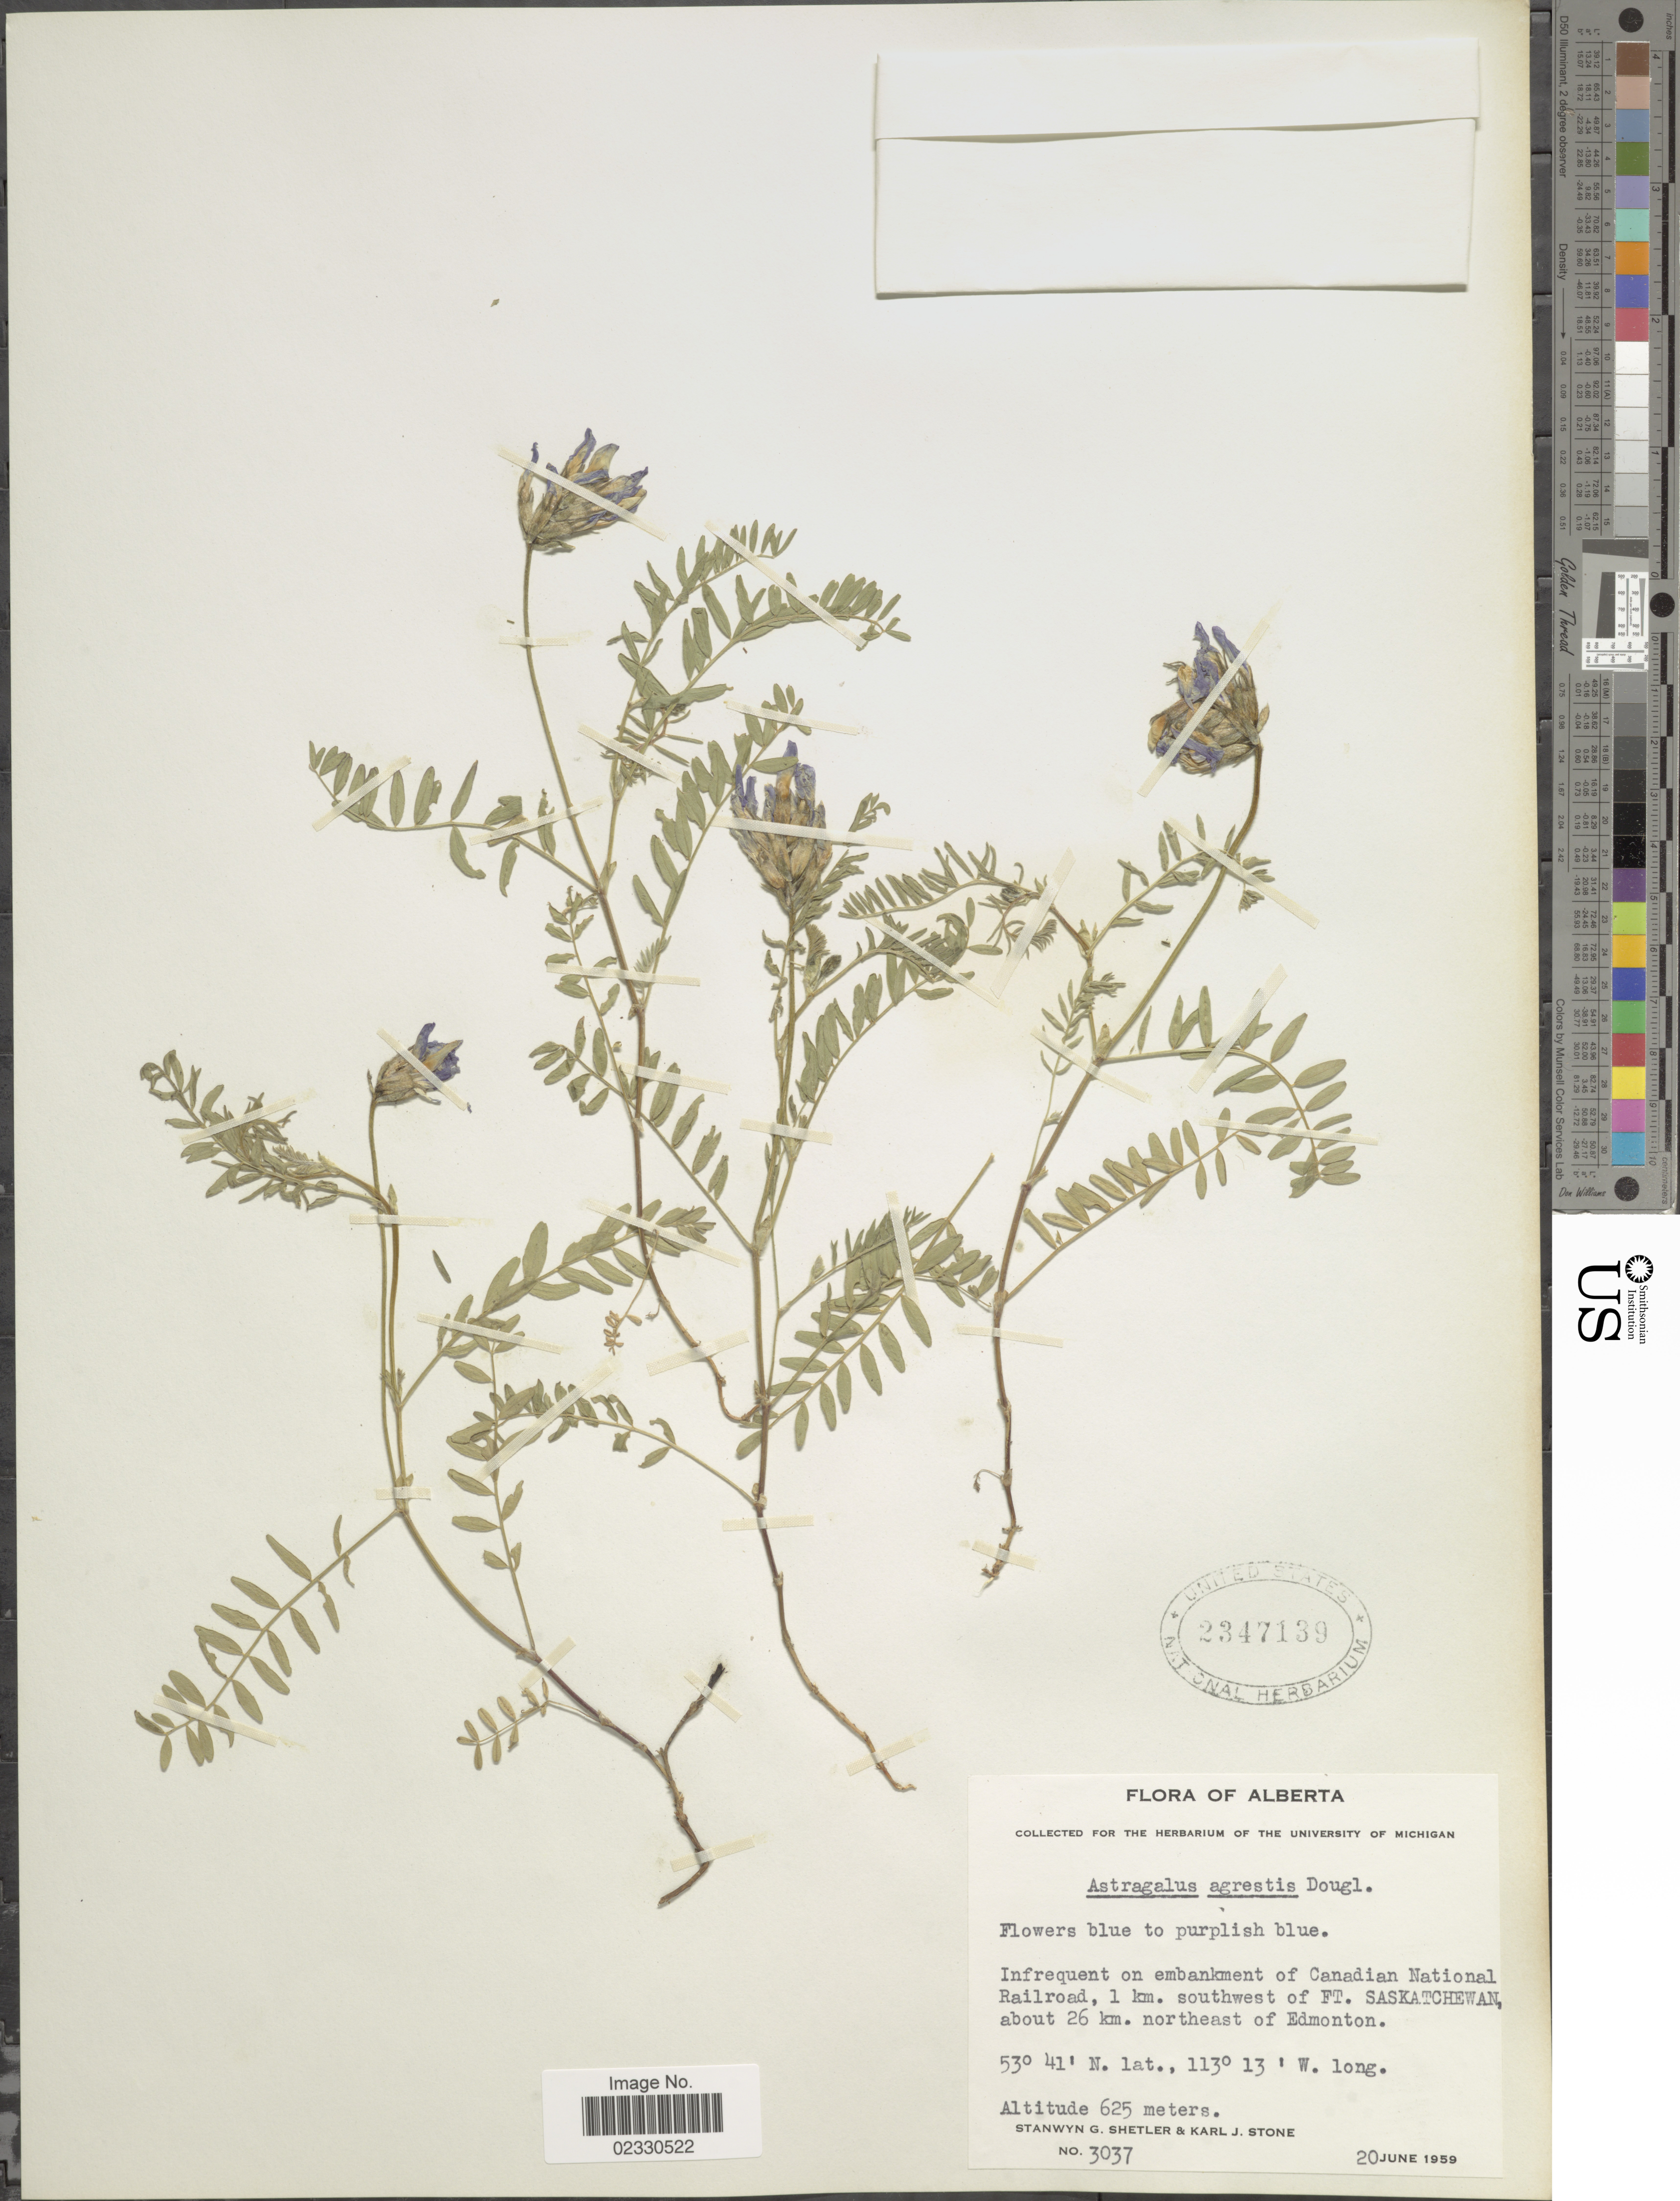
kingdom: Plantae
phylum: Tracheophyta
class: Magnoliopsida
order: Fabales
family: Fabaceae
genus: Astragalus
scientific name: Astragalus dasyglottis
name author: DC.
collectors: S. Shetler & K. J. Stone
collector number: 3037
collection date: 1959-06-20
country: Canada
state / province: Alberta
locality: Infrequent on embankment of Canadian National Railroad 1 km. southwest of Ft. Saskatchewan, about 26 km. northeast of Edmonton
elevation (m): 625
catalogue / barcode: US 2347139